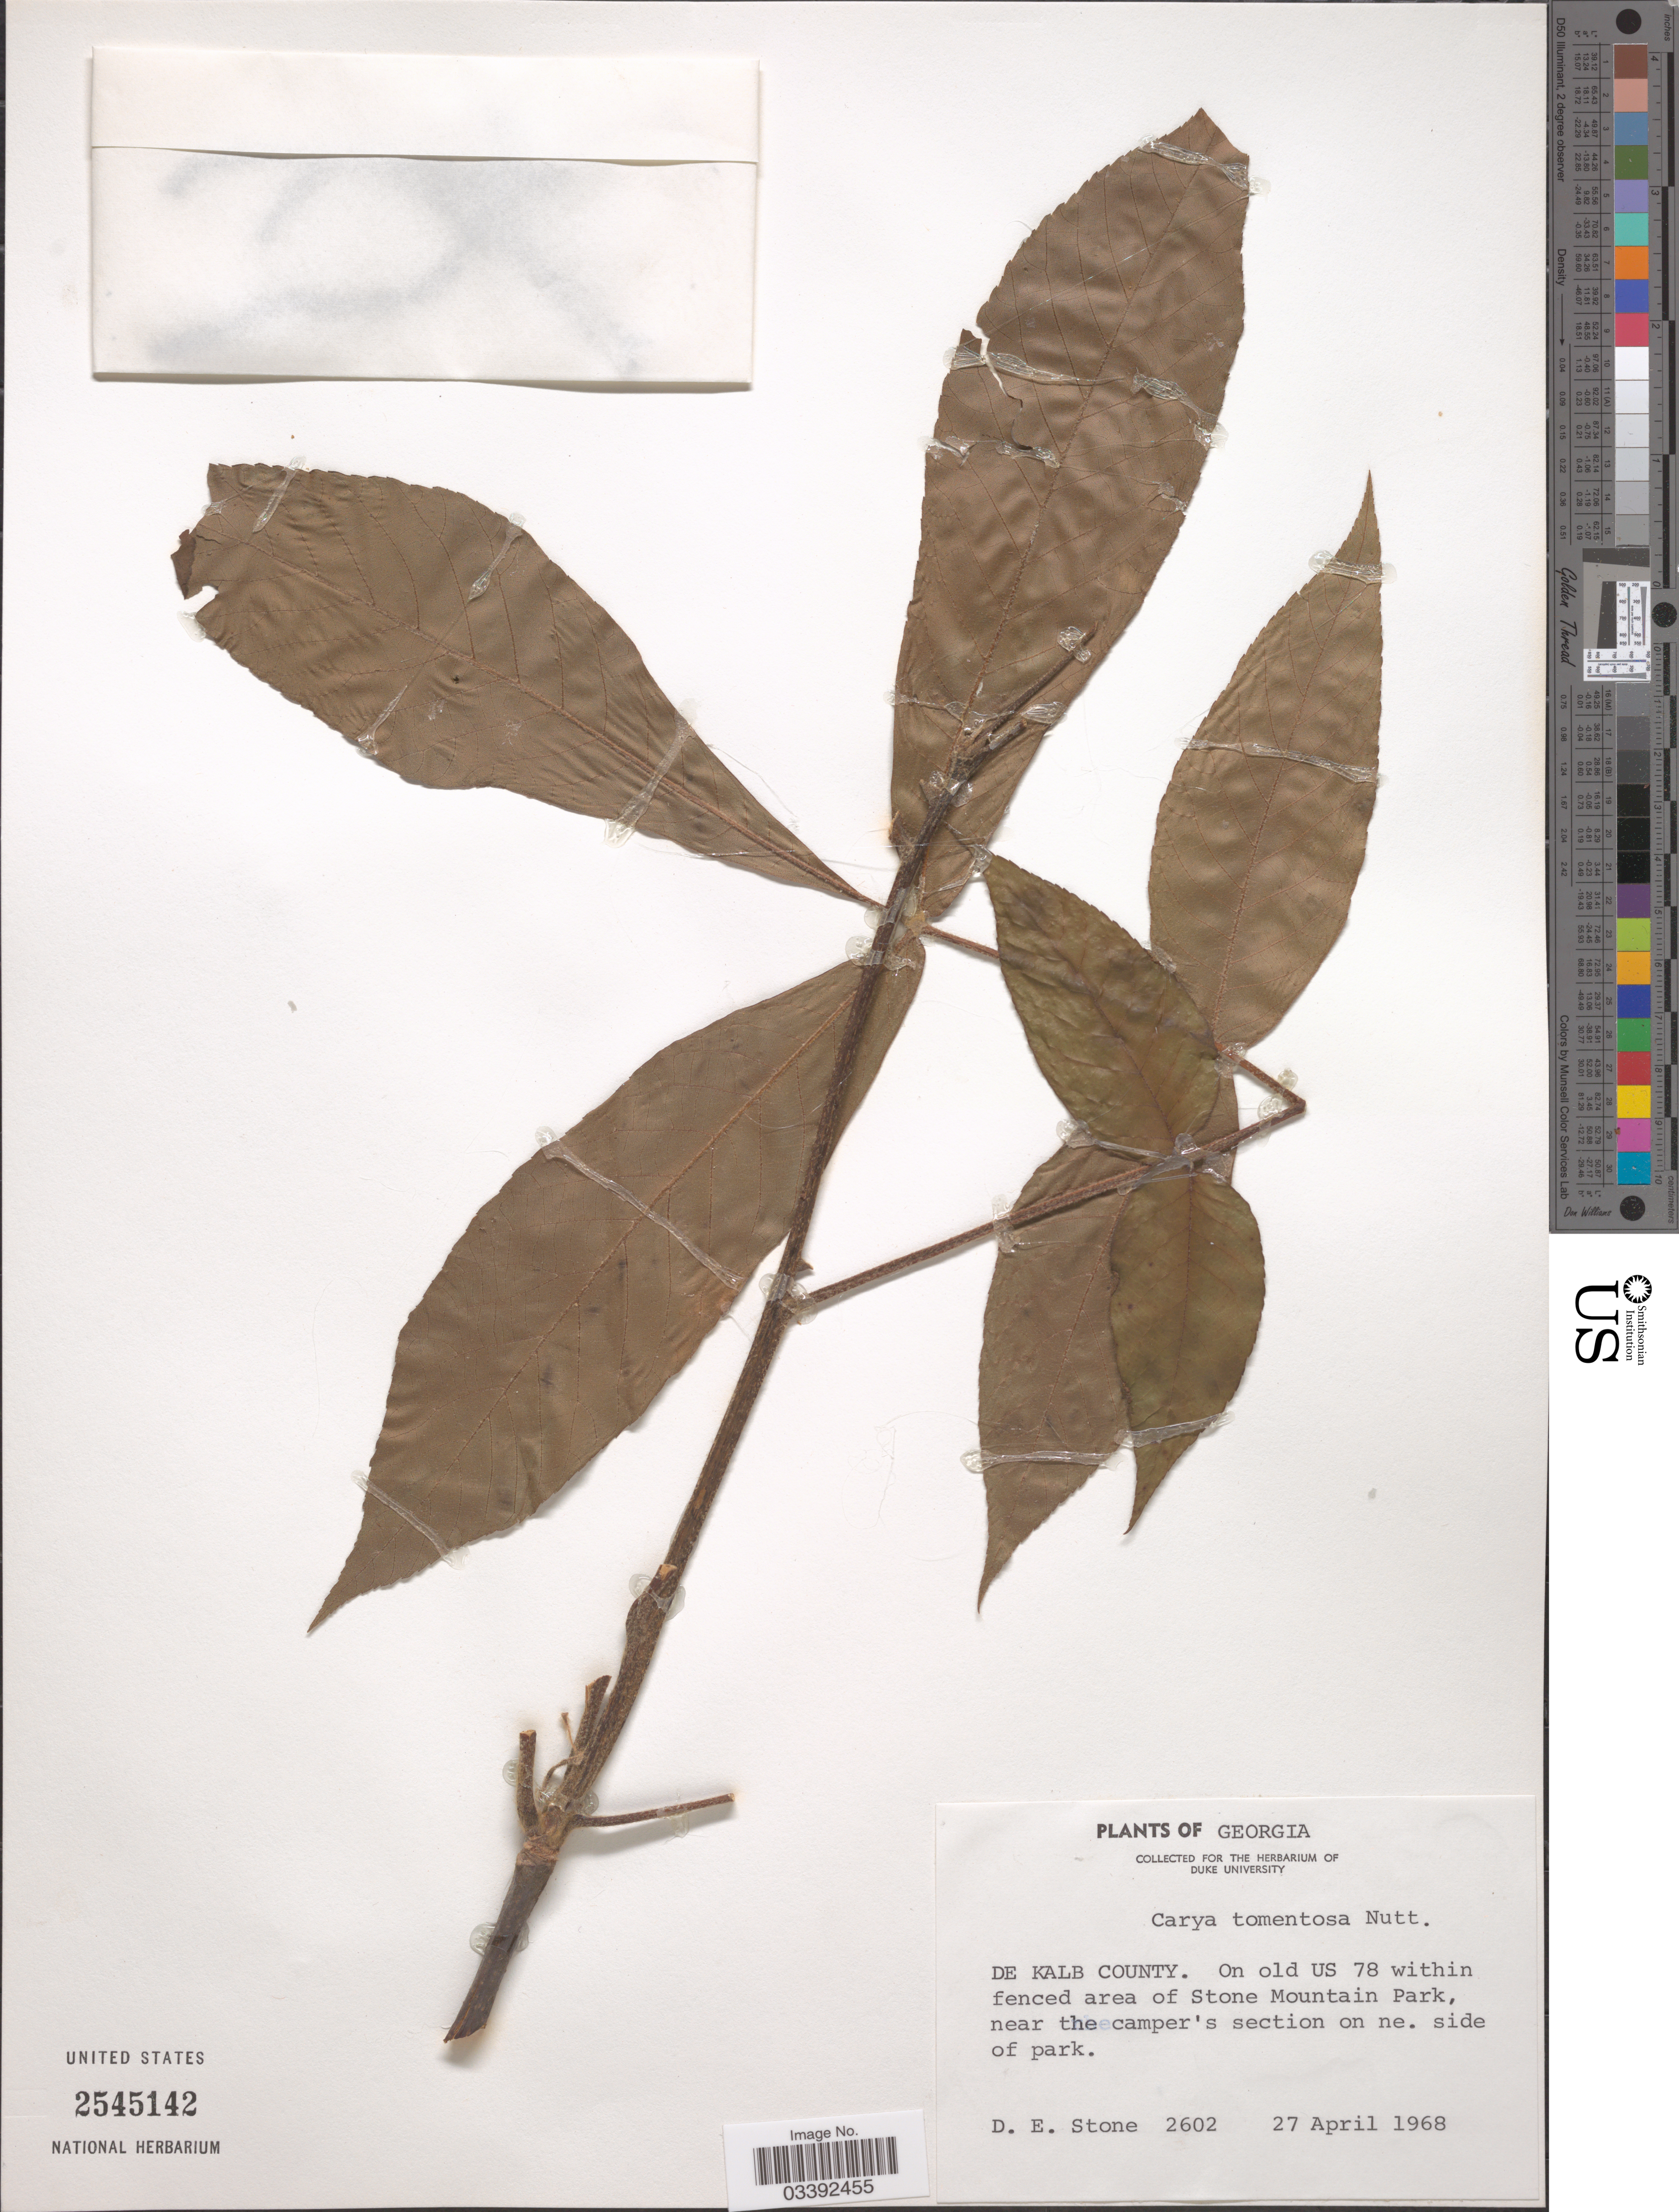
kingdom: Plantae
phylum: Tracheophyta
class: Magnoliopsida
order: Fagales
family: Juglandaceae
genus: Carya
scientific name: Carya tomentosa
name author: (Lam.) Nutt.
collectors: D. E. Stone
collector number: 2602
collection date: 1968-04-27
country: United States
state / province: Georgia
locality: De Kalb County. On old US 78 within fenced area of Stone Mountain Park, near the camper's section on ne. side of park.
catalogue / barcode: US 2545142